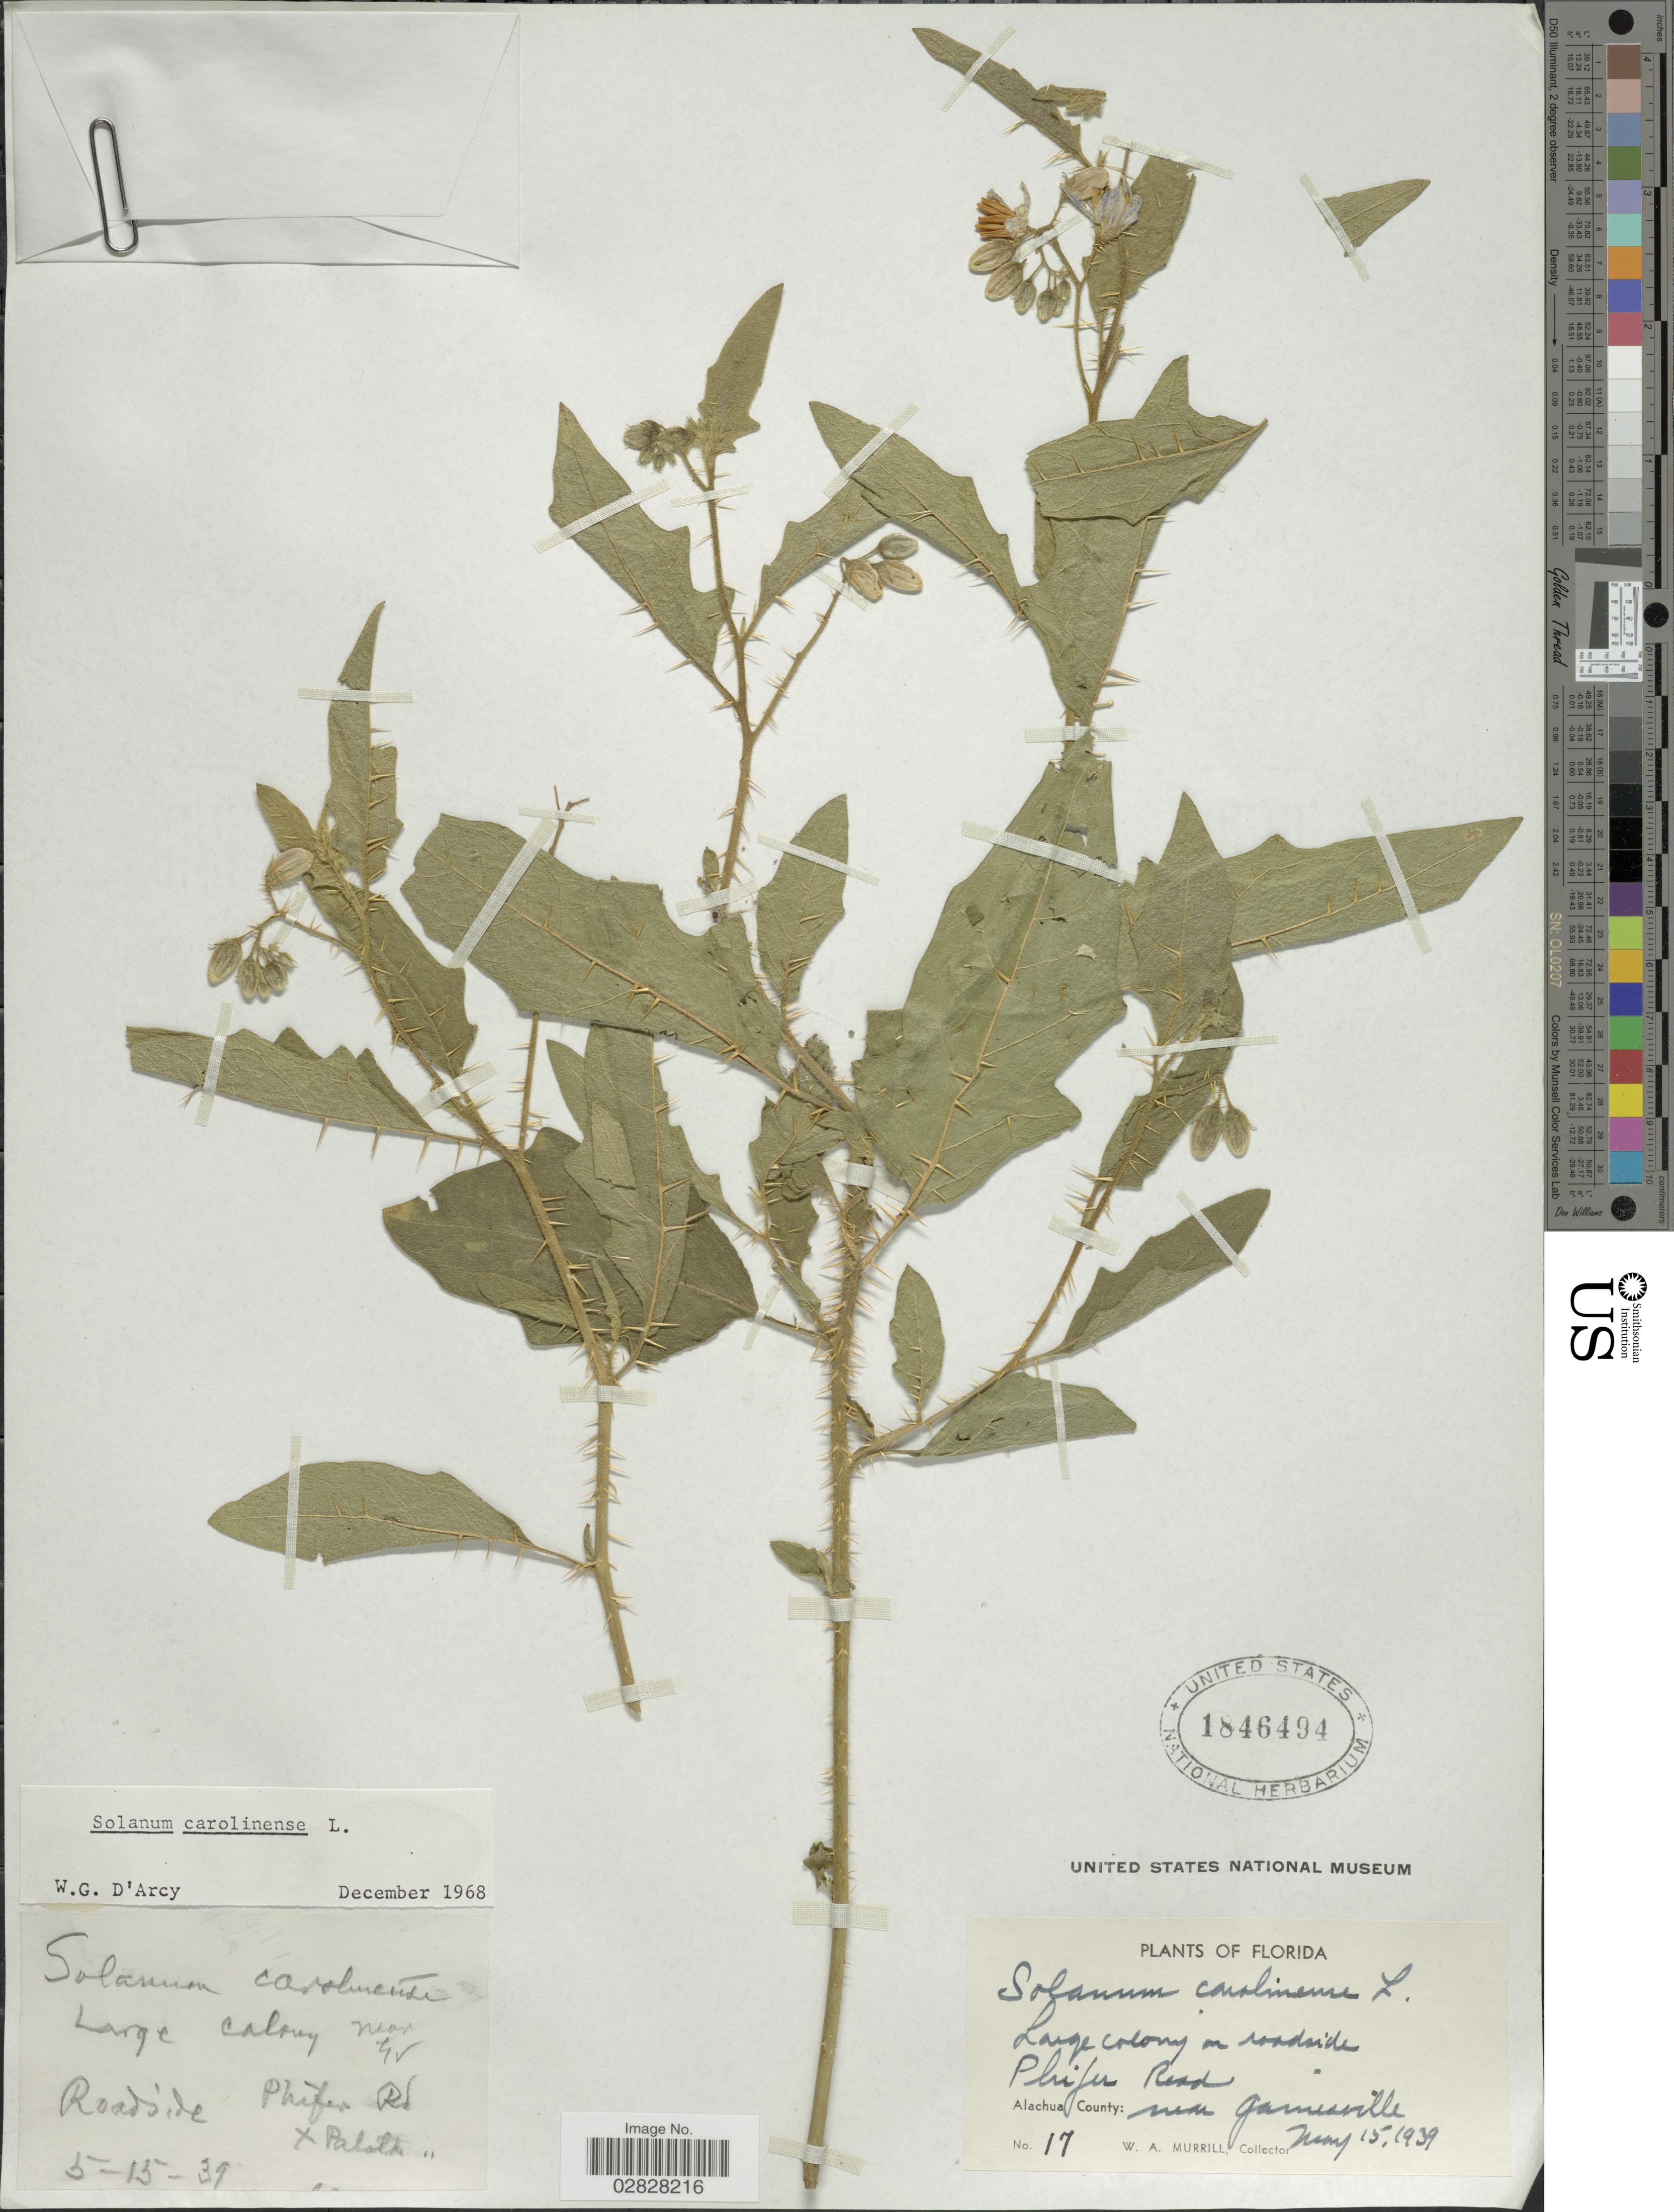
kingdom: Plantae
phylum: Tracheophyta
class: Magnoliopsida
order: Solanales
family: Solanaceae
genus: Solanum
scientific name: Solanum carolinense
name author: L.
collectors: W. A. Murrill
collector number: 17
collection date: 1939-05-15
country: United States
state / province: Florida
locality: Large colony on roadside Phifer Road. Alachua County: near Gainesville.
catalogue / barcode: US 1846494